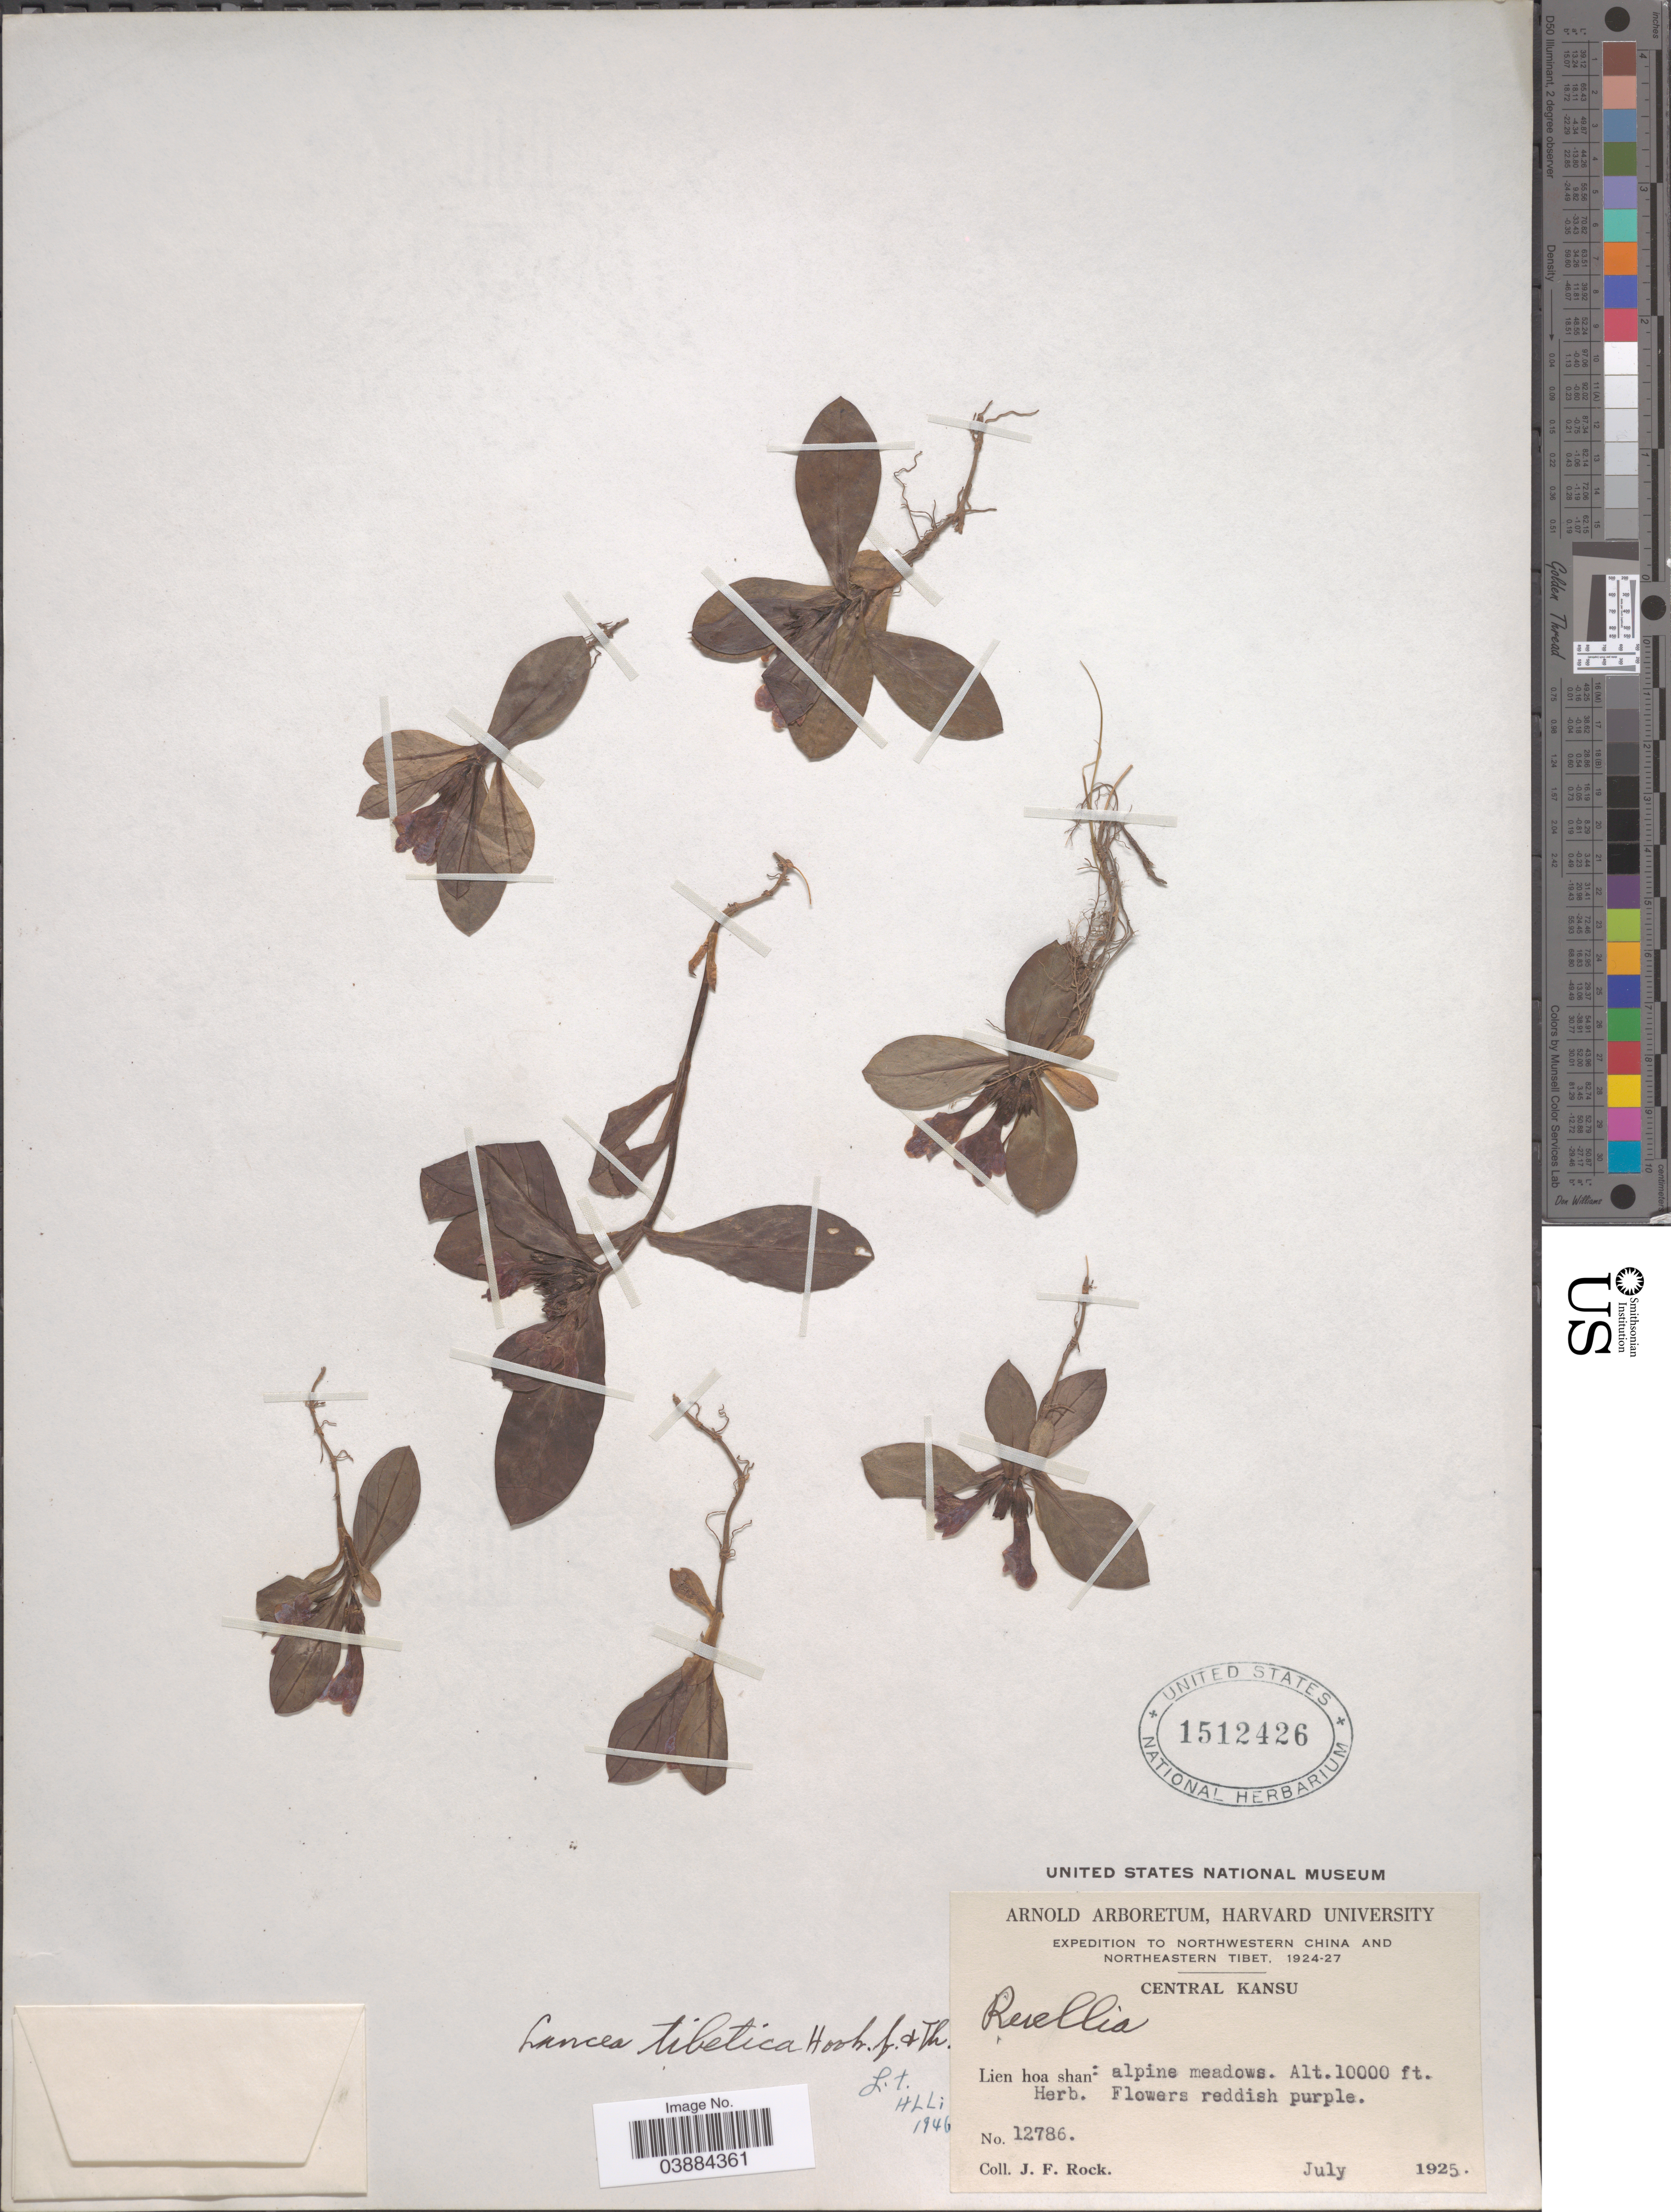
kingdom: Plantae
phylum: Tracheophyta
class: Magnoliopsida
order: Lamiales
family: Mazaceae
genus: Lancea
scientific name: Lancea tibetica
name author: Hook. f. & Thomson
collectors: J. Rock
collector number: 12786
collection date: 1925-07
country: China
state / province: Gansu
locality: Northwestern China. Central Kansu. Lien hoa shan.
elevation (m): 3048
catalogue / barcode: US 1512426